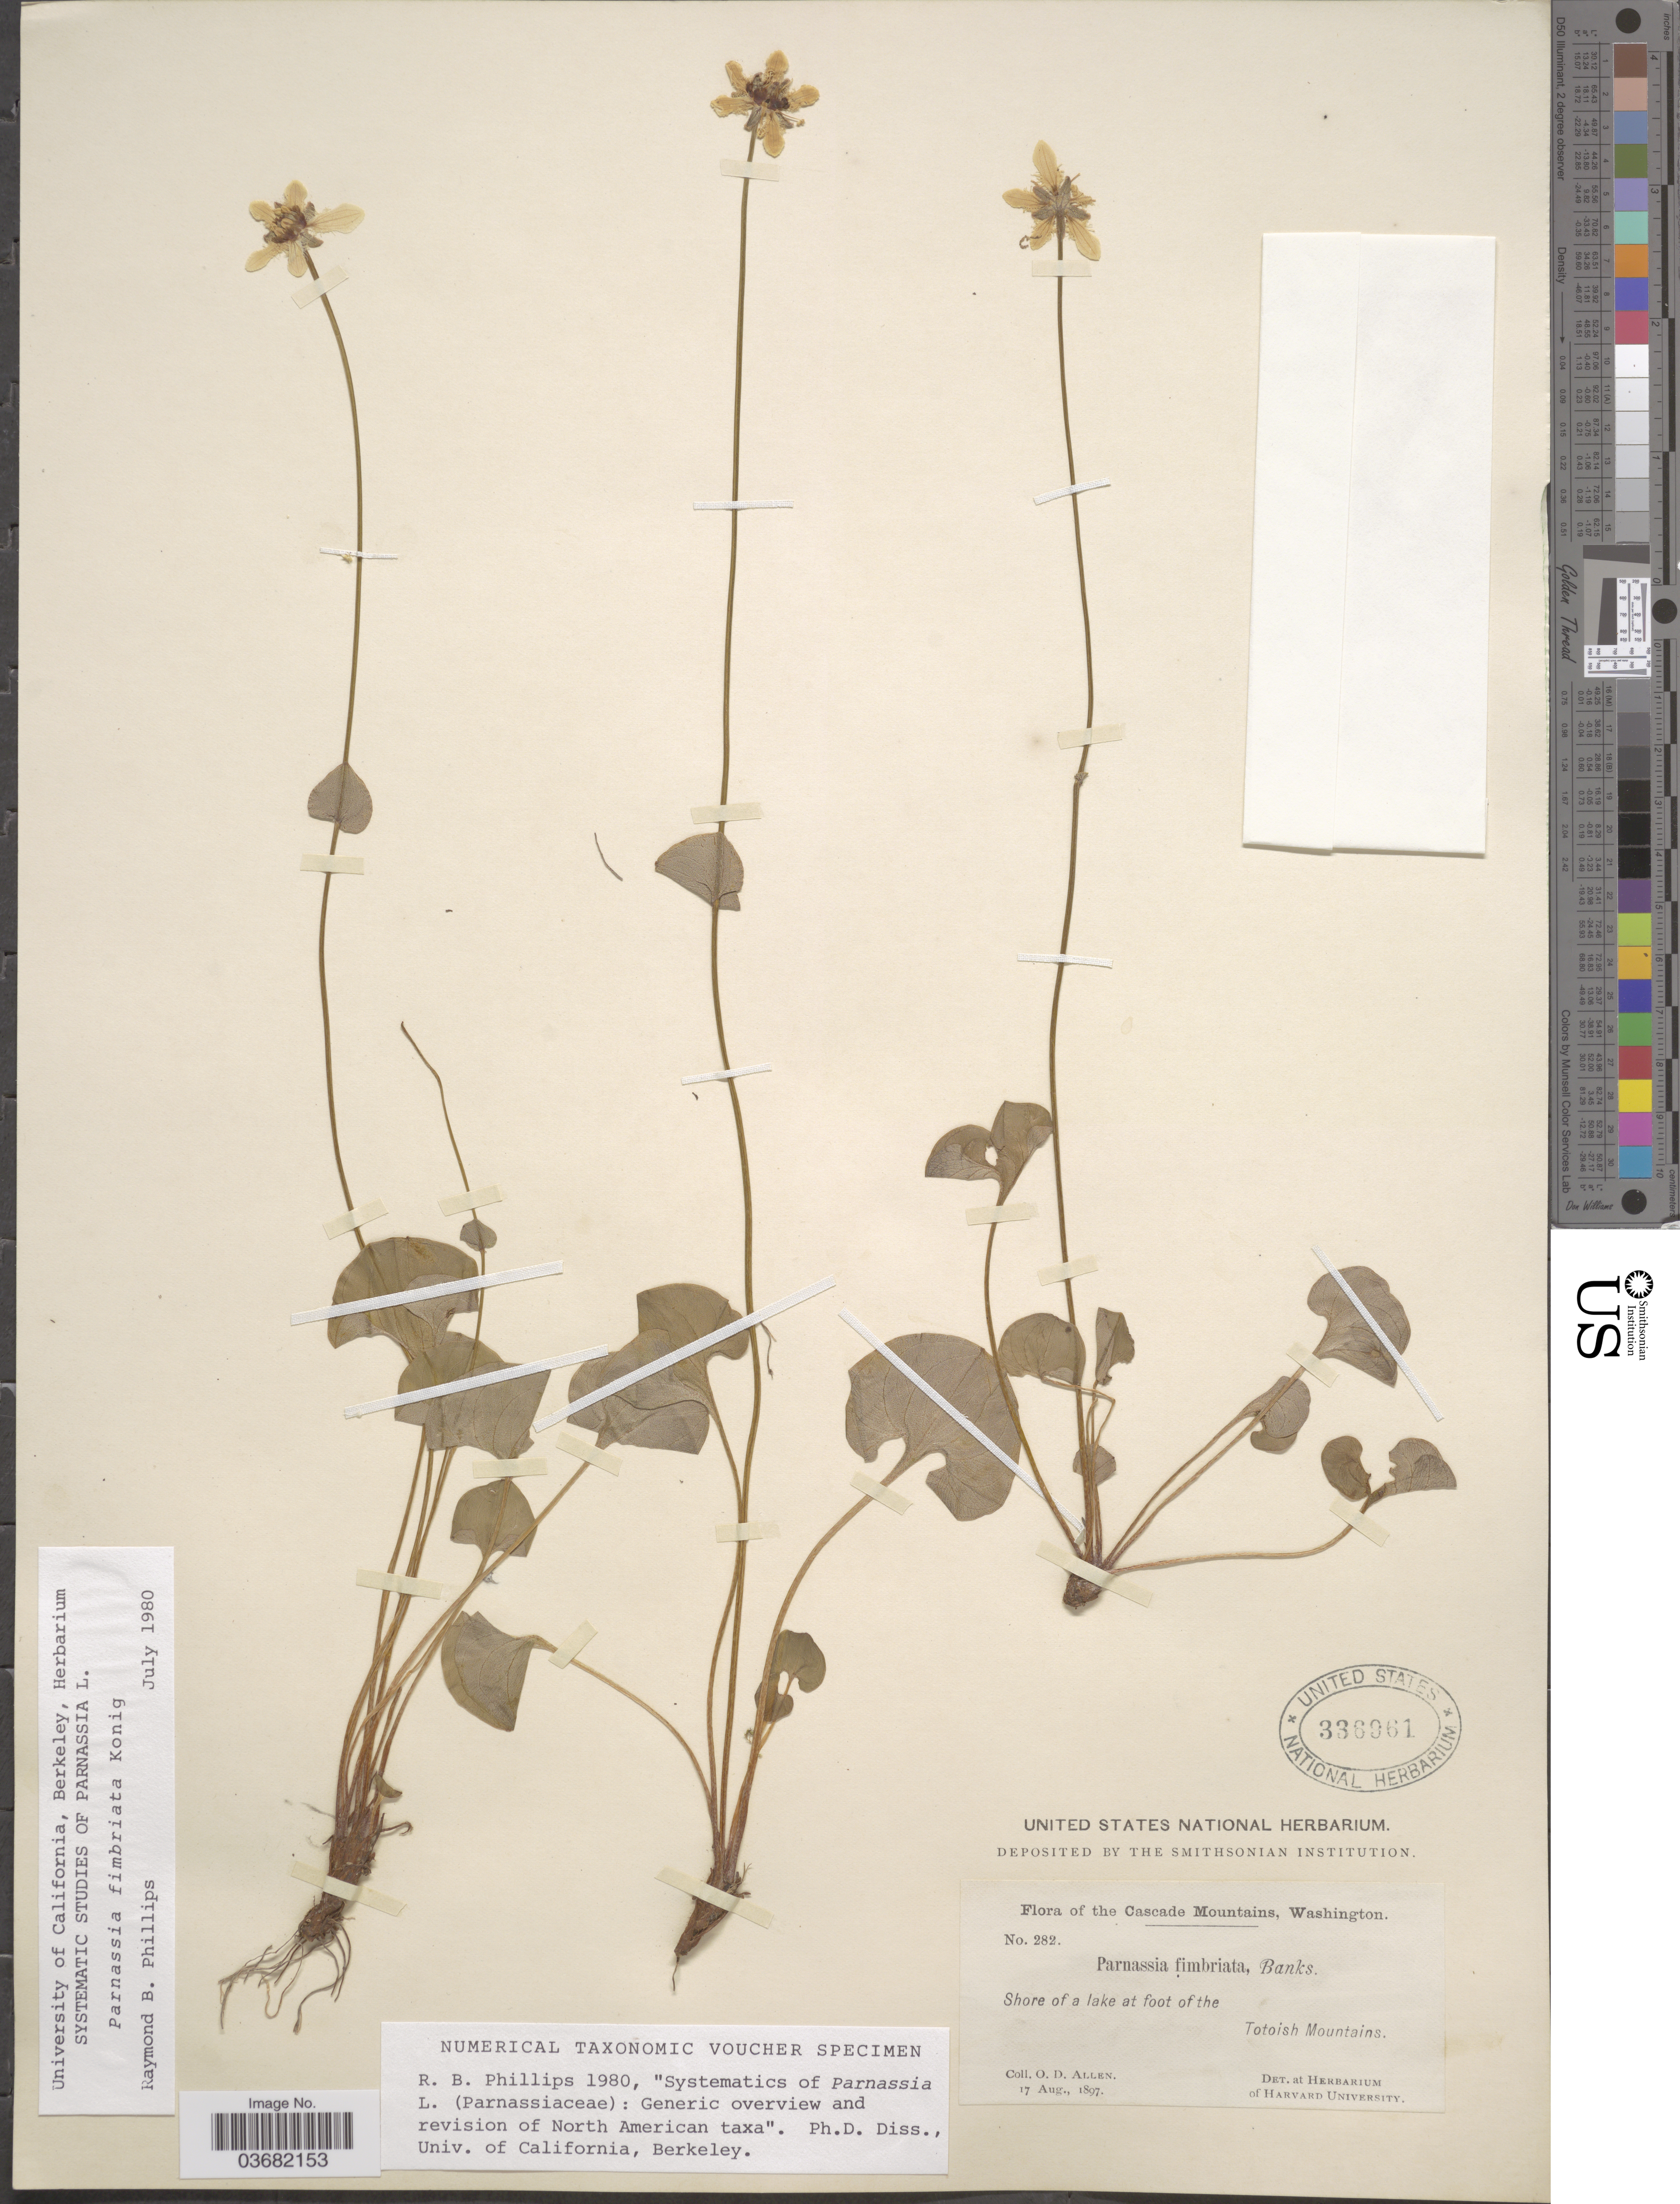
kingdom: Plantae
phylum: Tracheophyta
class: Magnoliopsida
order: Celastrales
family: Parnassiaceae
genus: Parnassia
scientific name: Parnassia fimbriata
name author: K.D. Koenig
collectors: O. D. Allen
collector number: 282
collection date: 1897-08-17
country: United States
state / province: Washington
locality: The Cascade Mountains. Shore of a lake at foot of the Totoish Mountains.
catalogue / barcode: US 336961